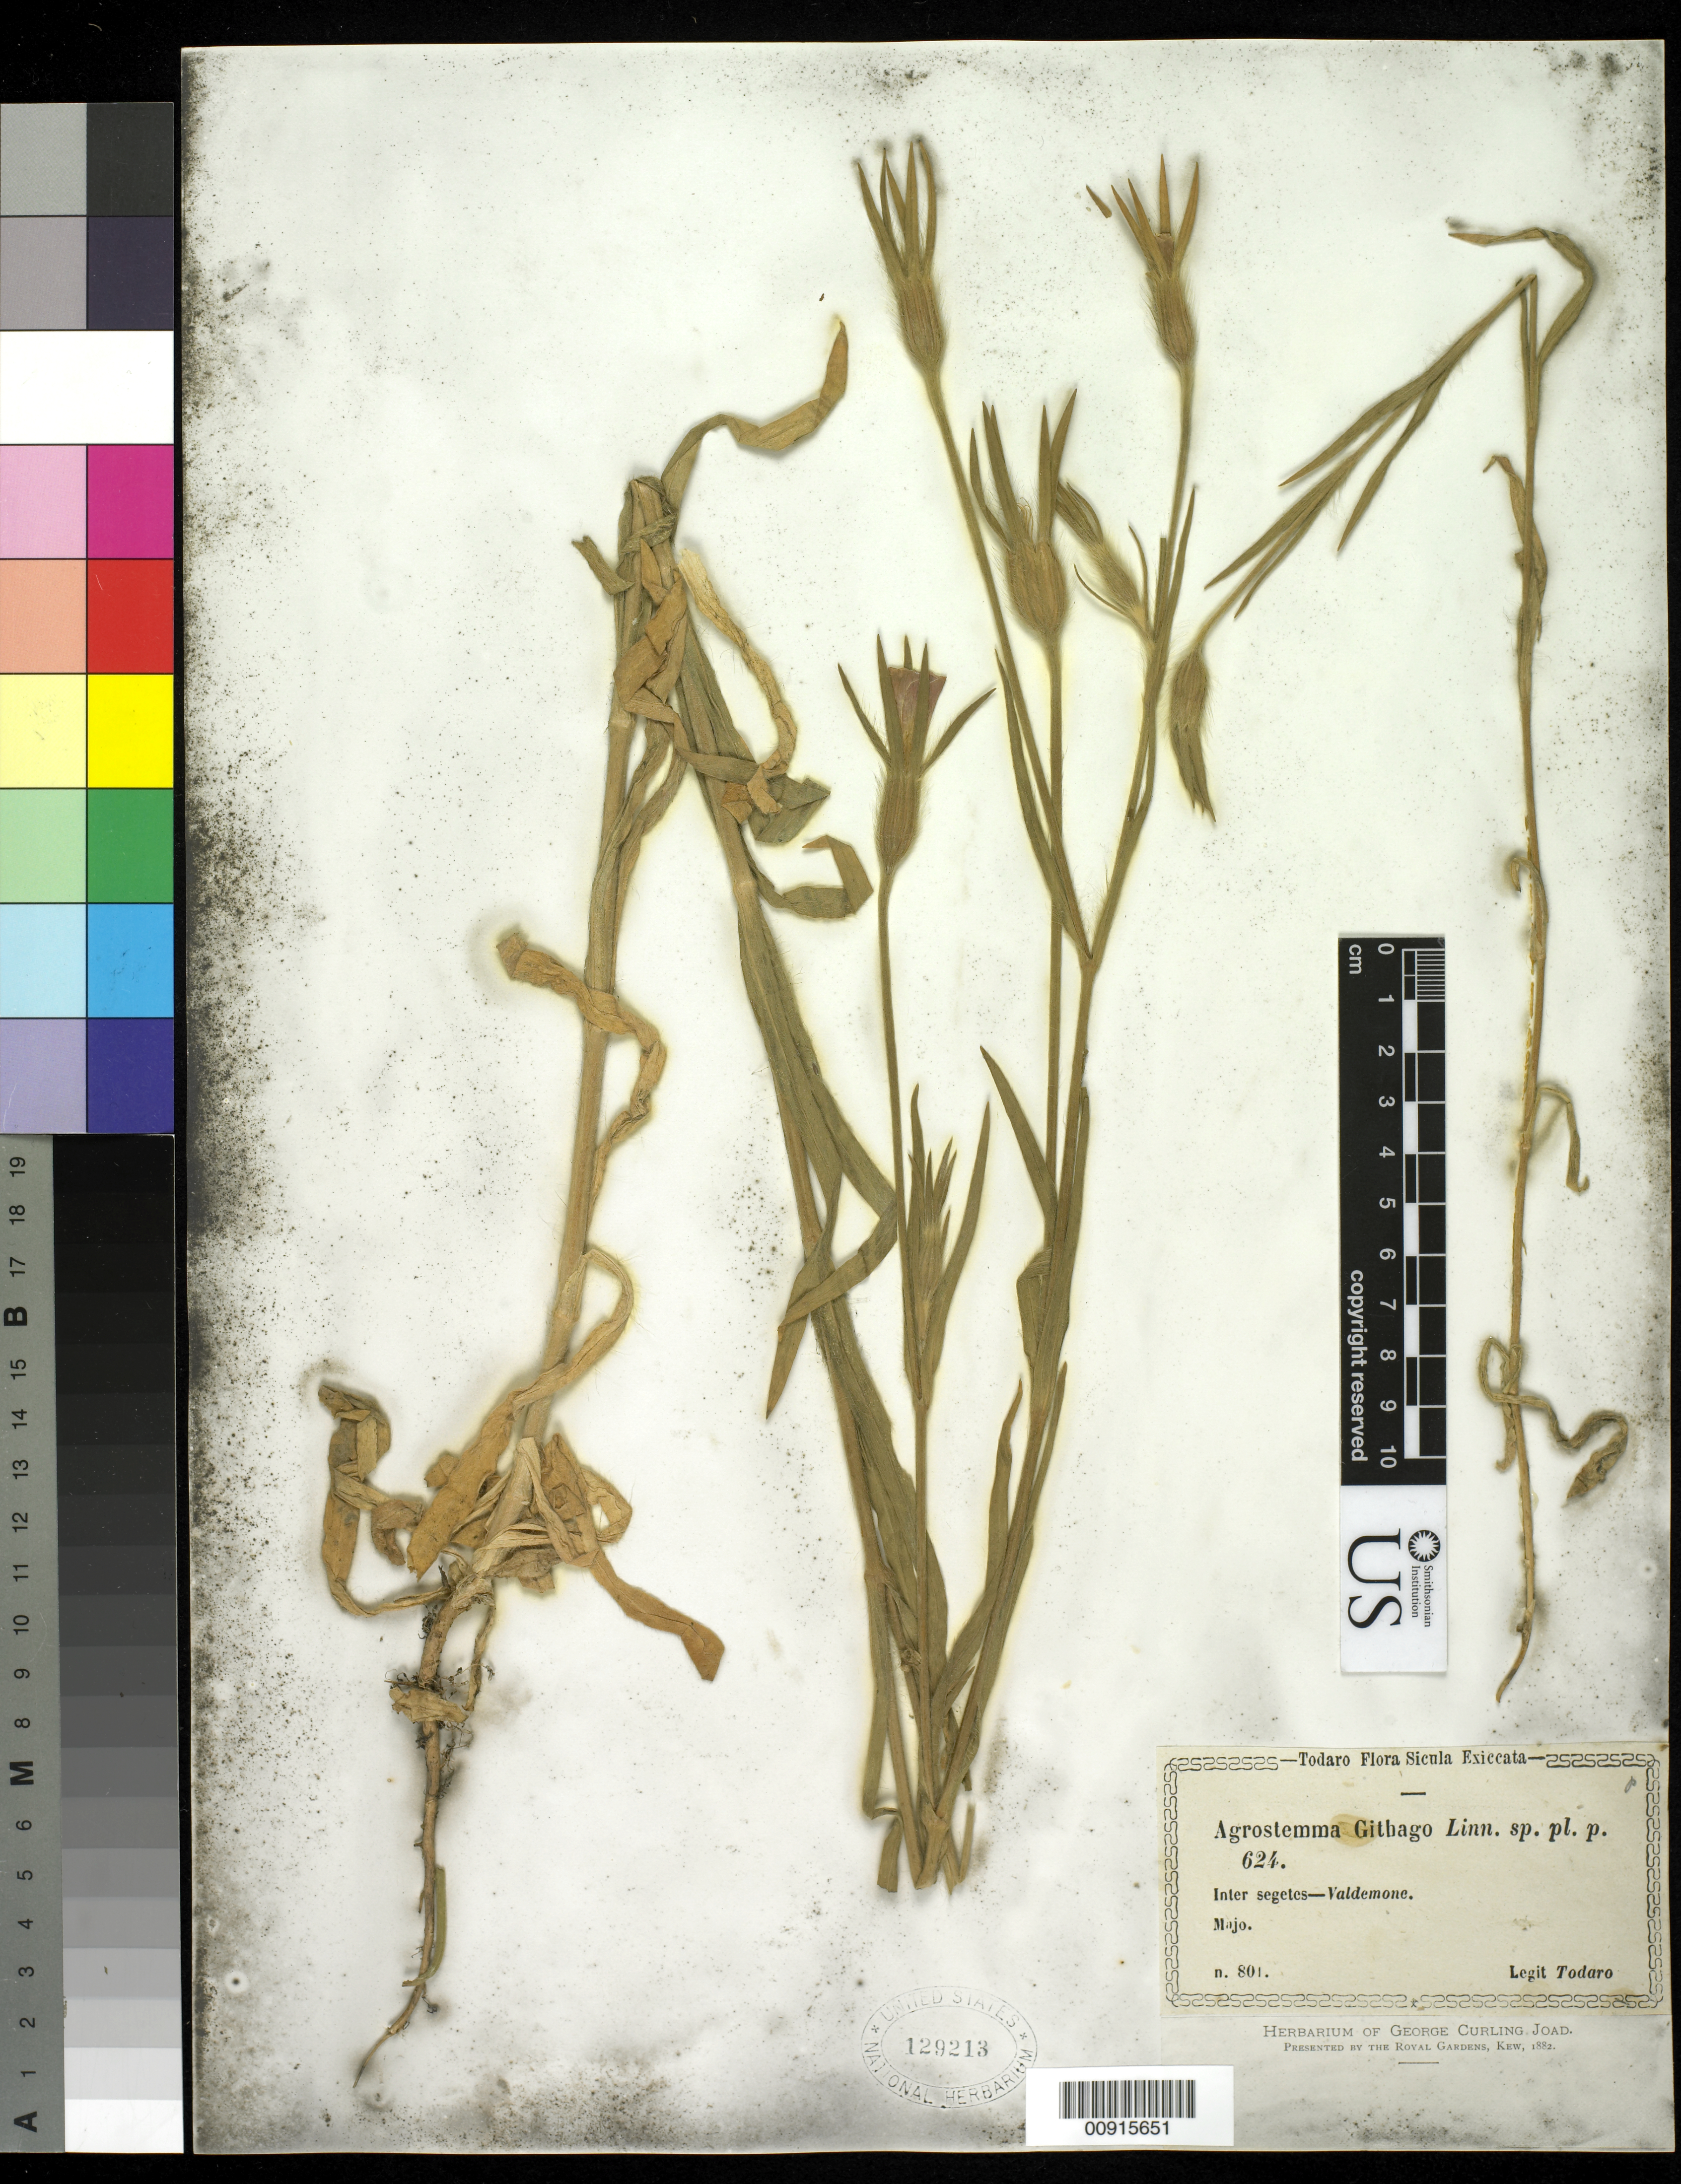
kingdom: Plantae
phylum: Tracheophyta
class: Magnoliopsida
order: Caryophyllales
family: Caryophyllaceae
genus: Agrostemma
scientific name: Agrostemma githago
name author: L.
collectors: A. Todaro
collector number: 801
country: Italy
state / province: Siciliana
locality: Valdemone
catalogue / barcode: US 129213